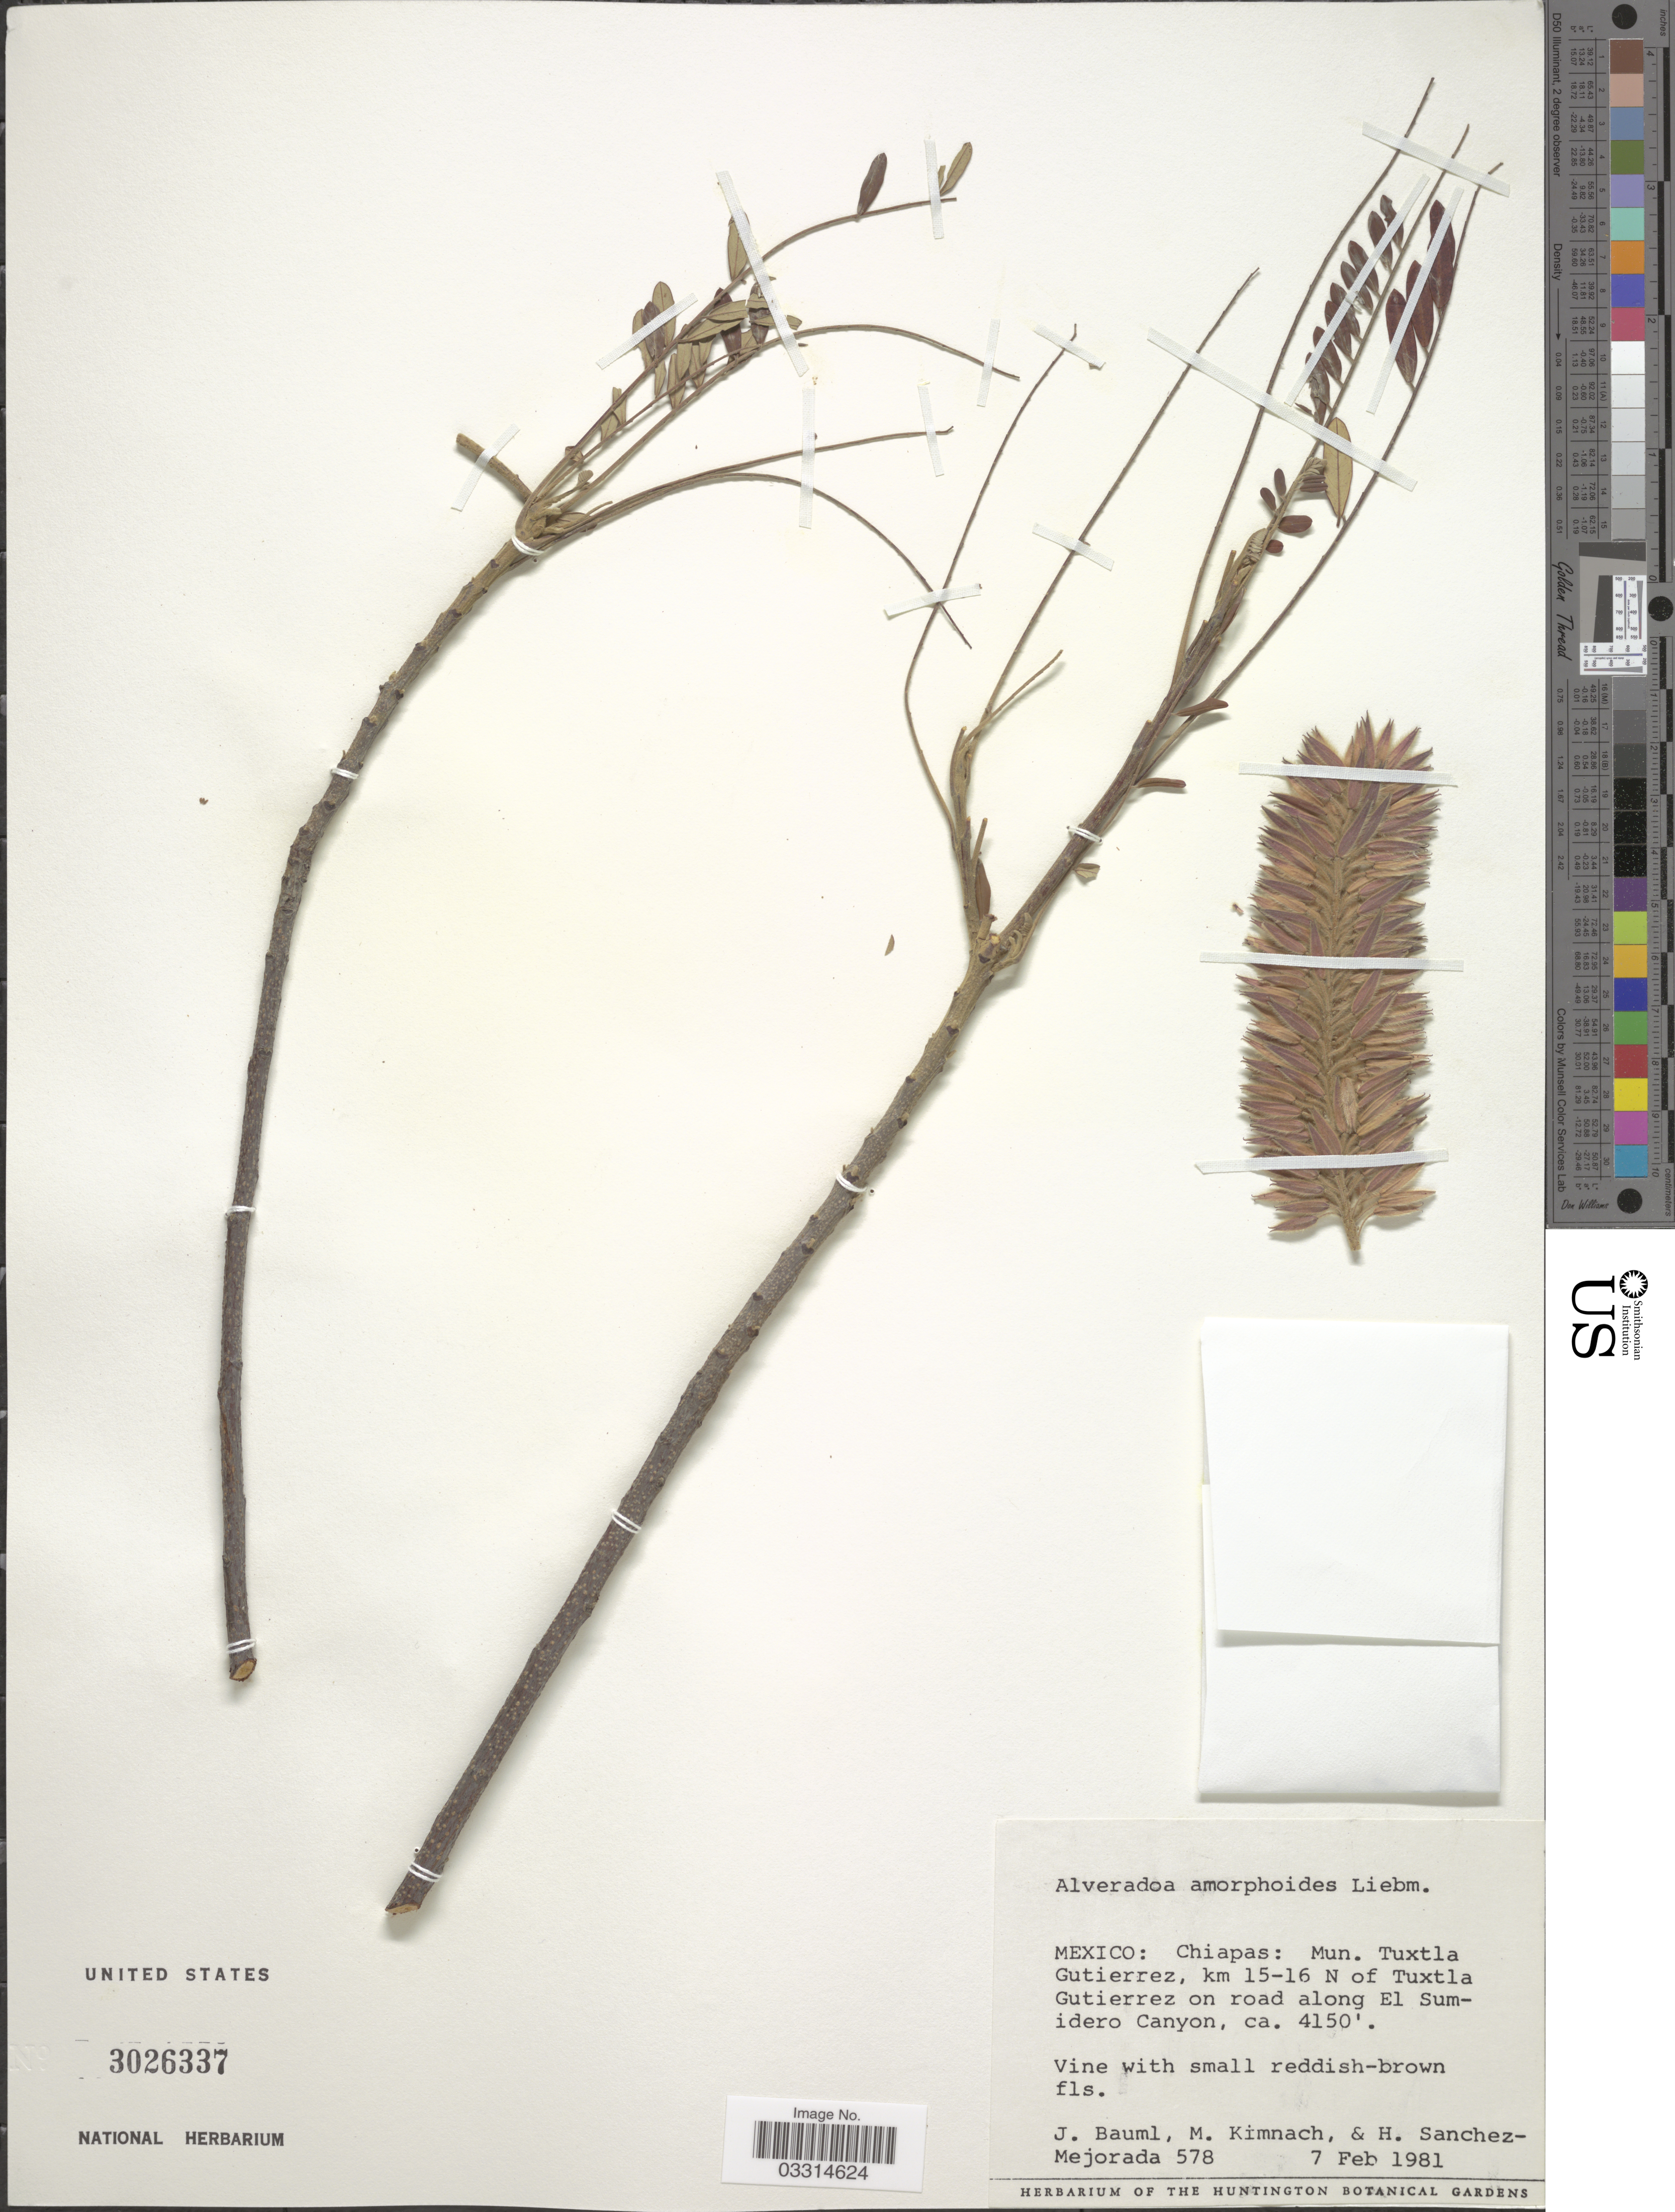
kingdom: Plantae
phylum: Tracheophyta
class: Magnoliopsida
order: Picramniales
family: Picramniaceae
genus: Alvaradoa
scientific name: Alvaradoa amorphoides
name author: Liebm.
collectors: J. Bauml, M. W. Kimnach & H. Sánchez-Mejorada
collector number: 578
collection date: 1981-02-07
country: Mexico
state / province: Chiapas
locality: Mun. Tuxtla Gutierrez, km 15-16 N of Tuxtla Gutierrez on road along El Sumidero Canyon.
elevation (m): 4150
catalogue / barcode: US 3026337